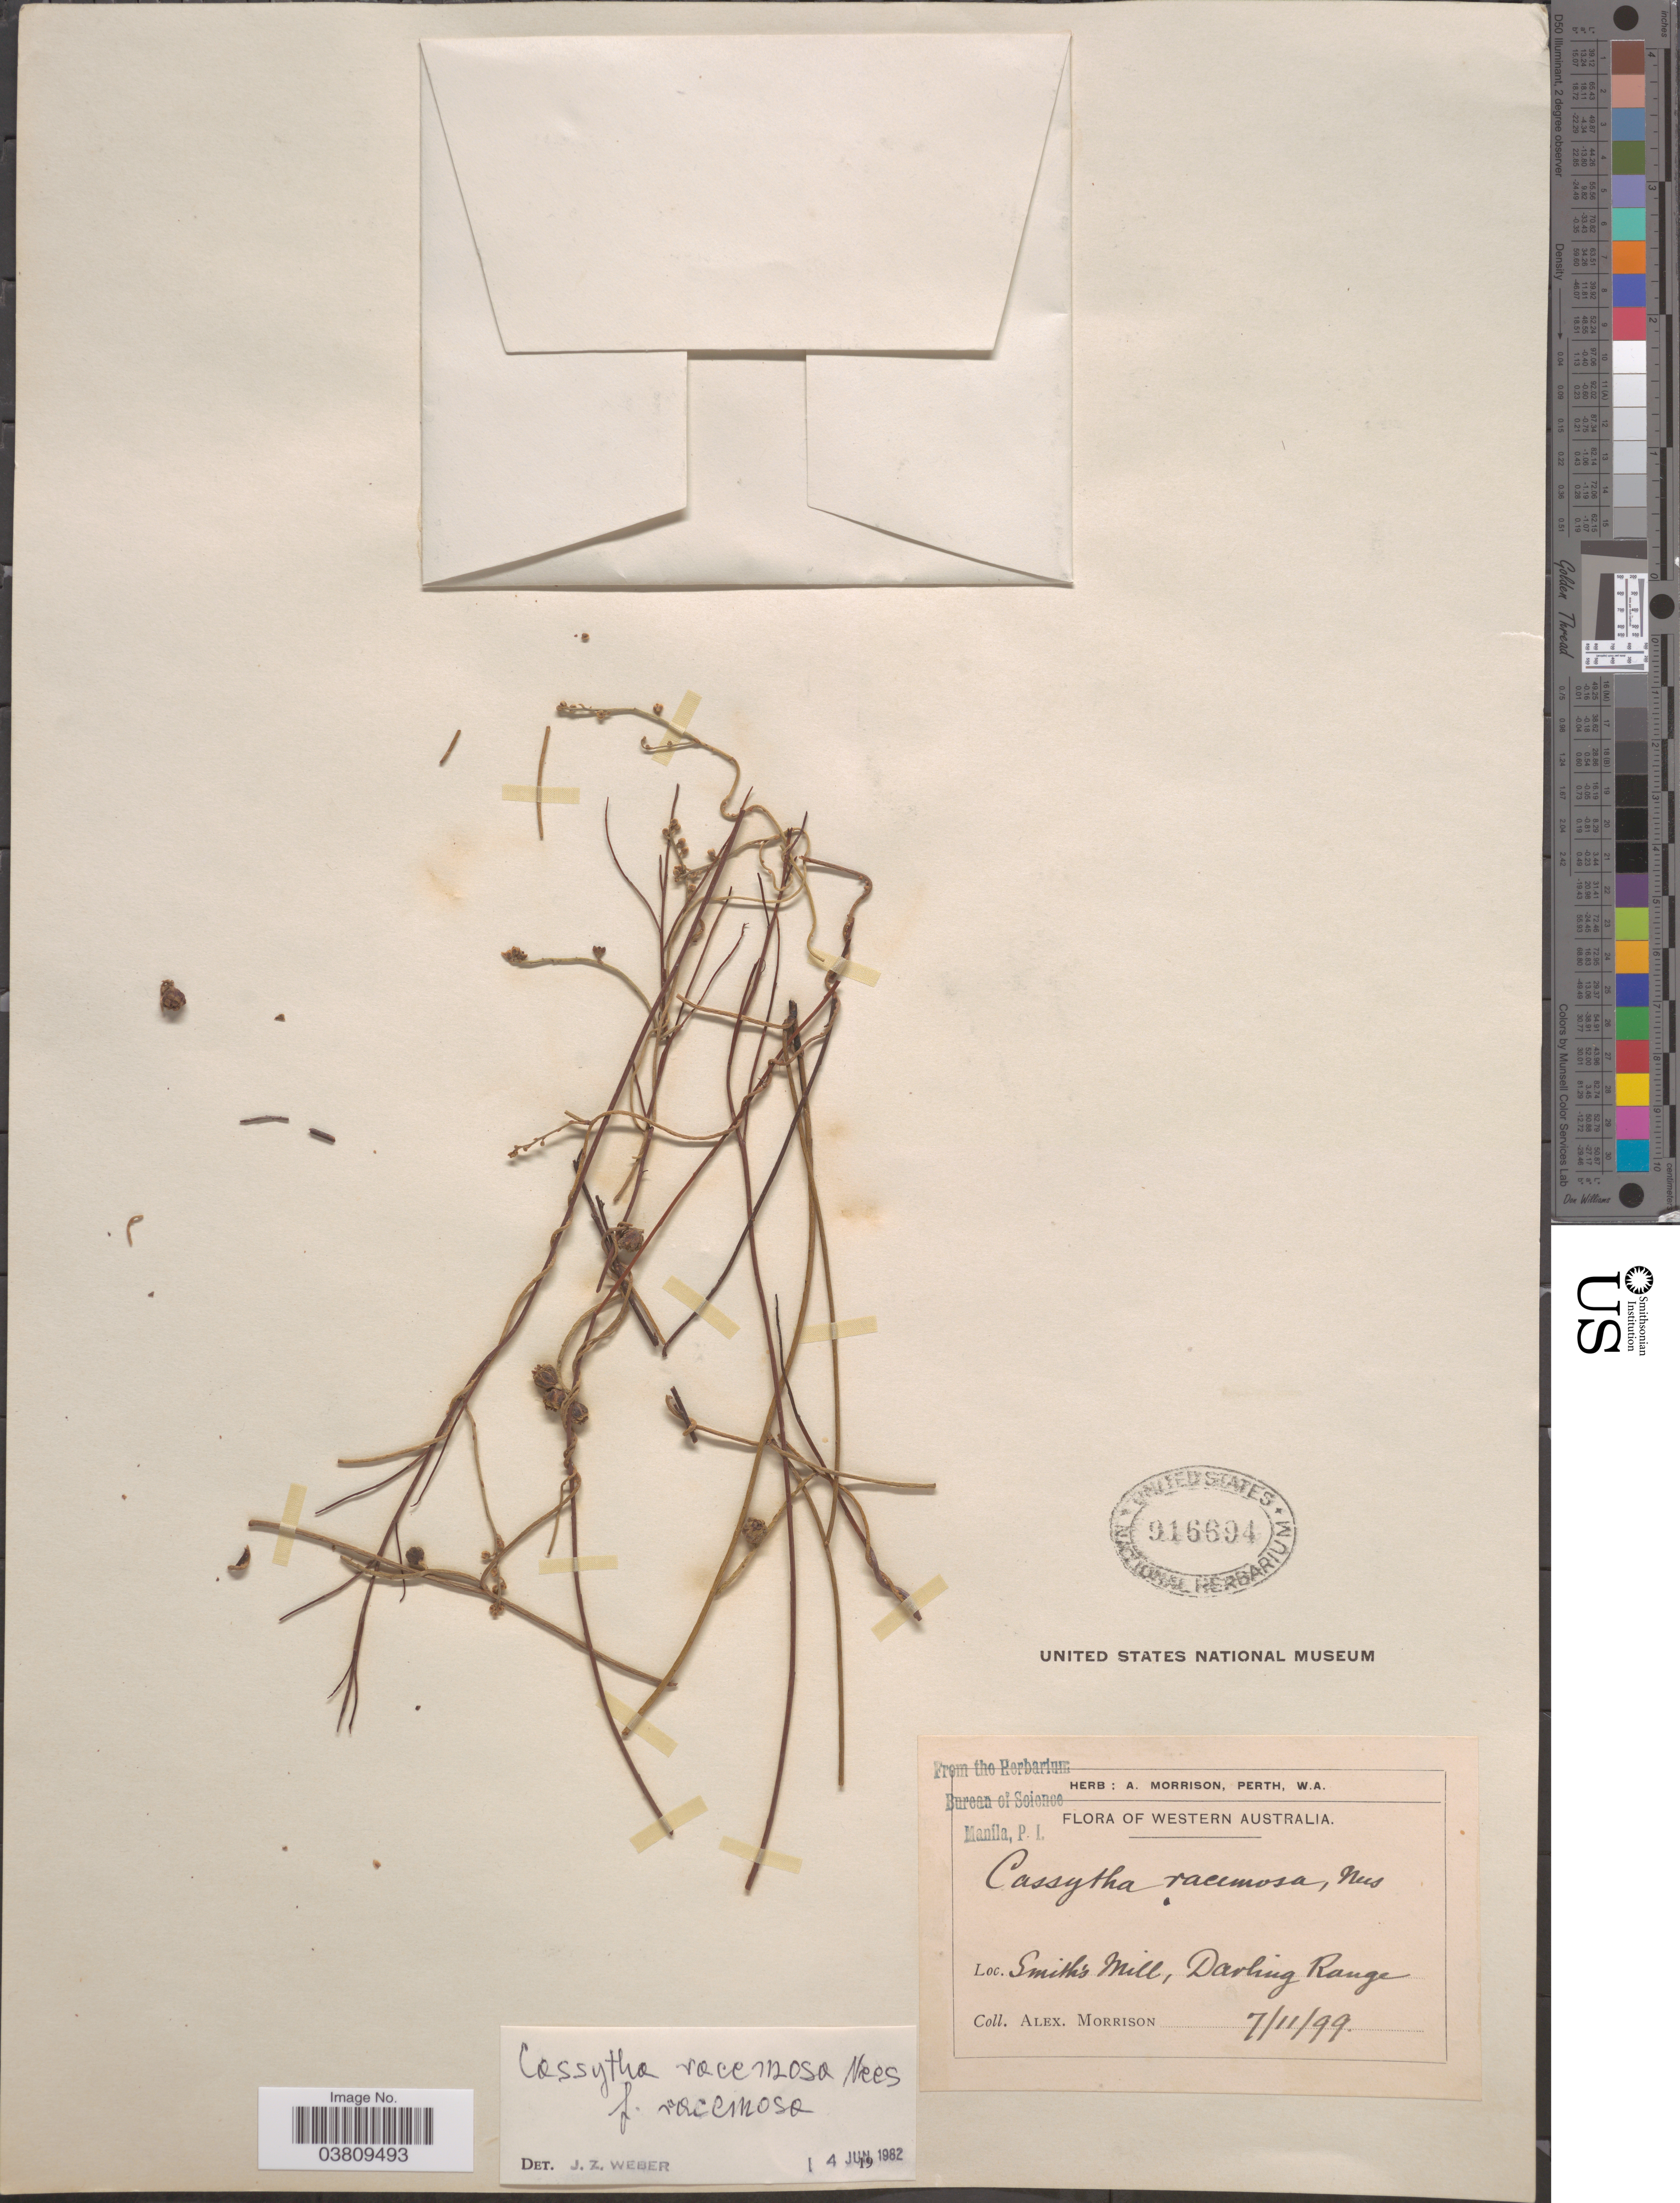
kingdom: Plantae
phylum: Tracheophyta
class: Magnoliopsida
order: Laurales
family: Lauraceae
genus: Cassytha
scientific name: Cassytha racemosa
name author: Nees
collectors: A. Morrison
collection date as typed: Transcribed d/m/y: 7/11/99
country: Australia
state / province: Western Australia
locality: Smith's Mill, Darling Range.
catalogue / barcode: US 916694